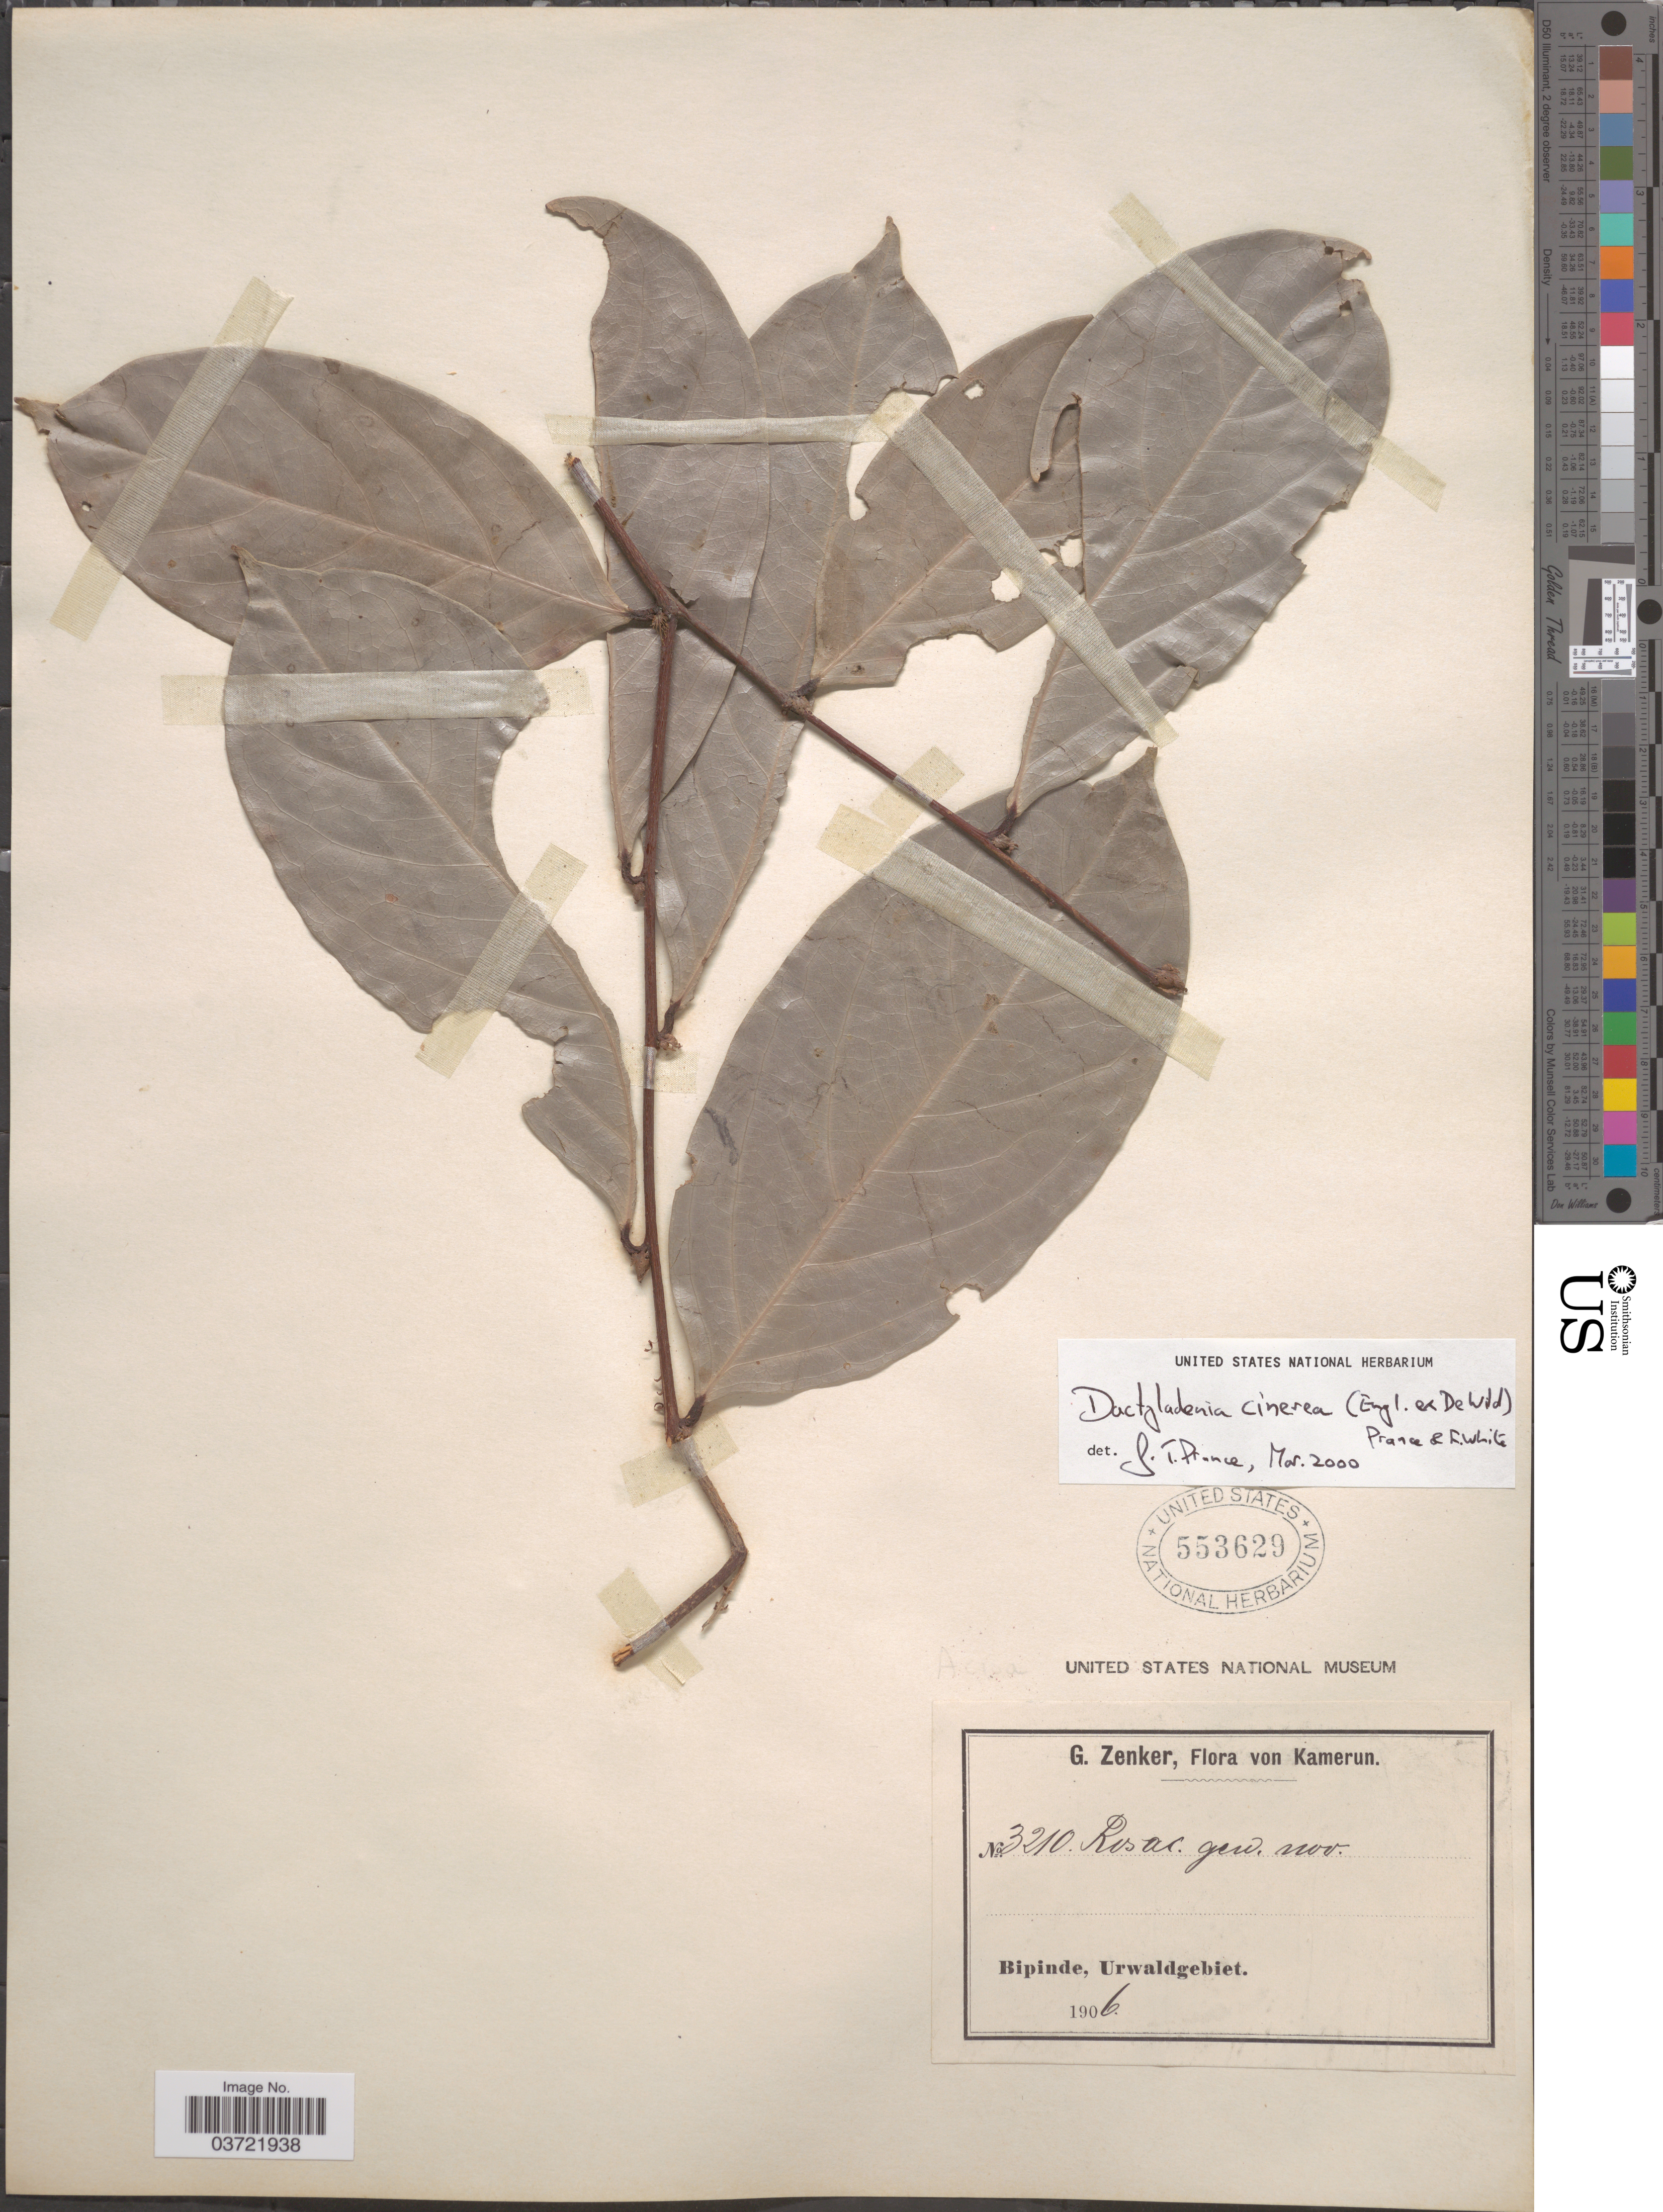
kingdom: Plantae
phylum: Tracheophyta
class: Magnoliopsida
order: Malpighiales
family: Chrysobalanaceae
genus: Dactyladenia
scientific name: Dactyladenia cinerea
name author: (Engl. ex De Wild.) Prance & F. White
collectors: G. A. Zenker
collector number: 3210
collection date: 1906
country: Cameroon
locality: Bipinde, Urwaldgebiet.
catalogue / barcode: US 553629